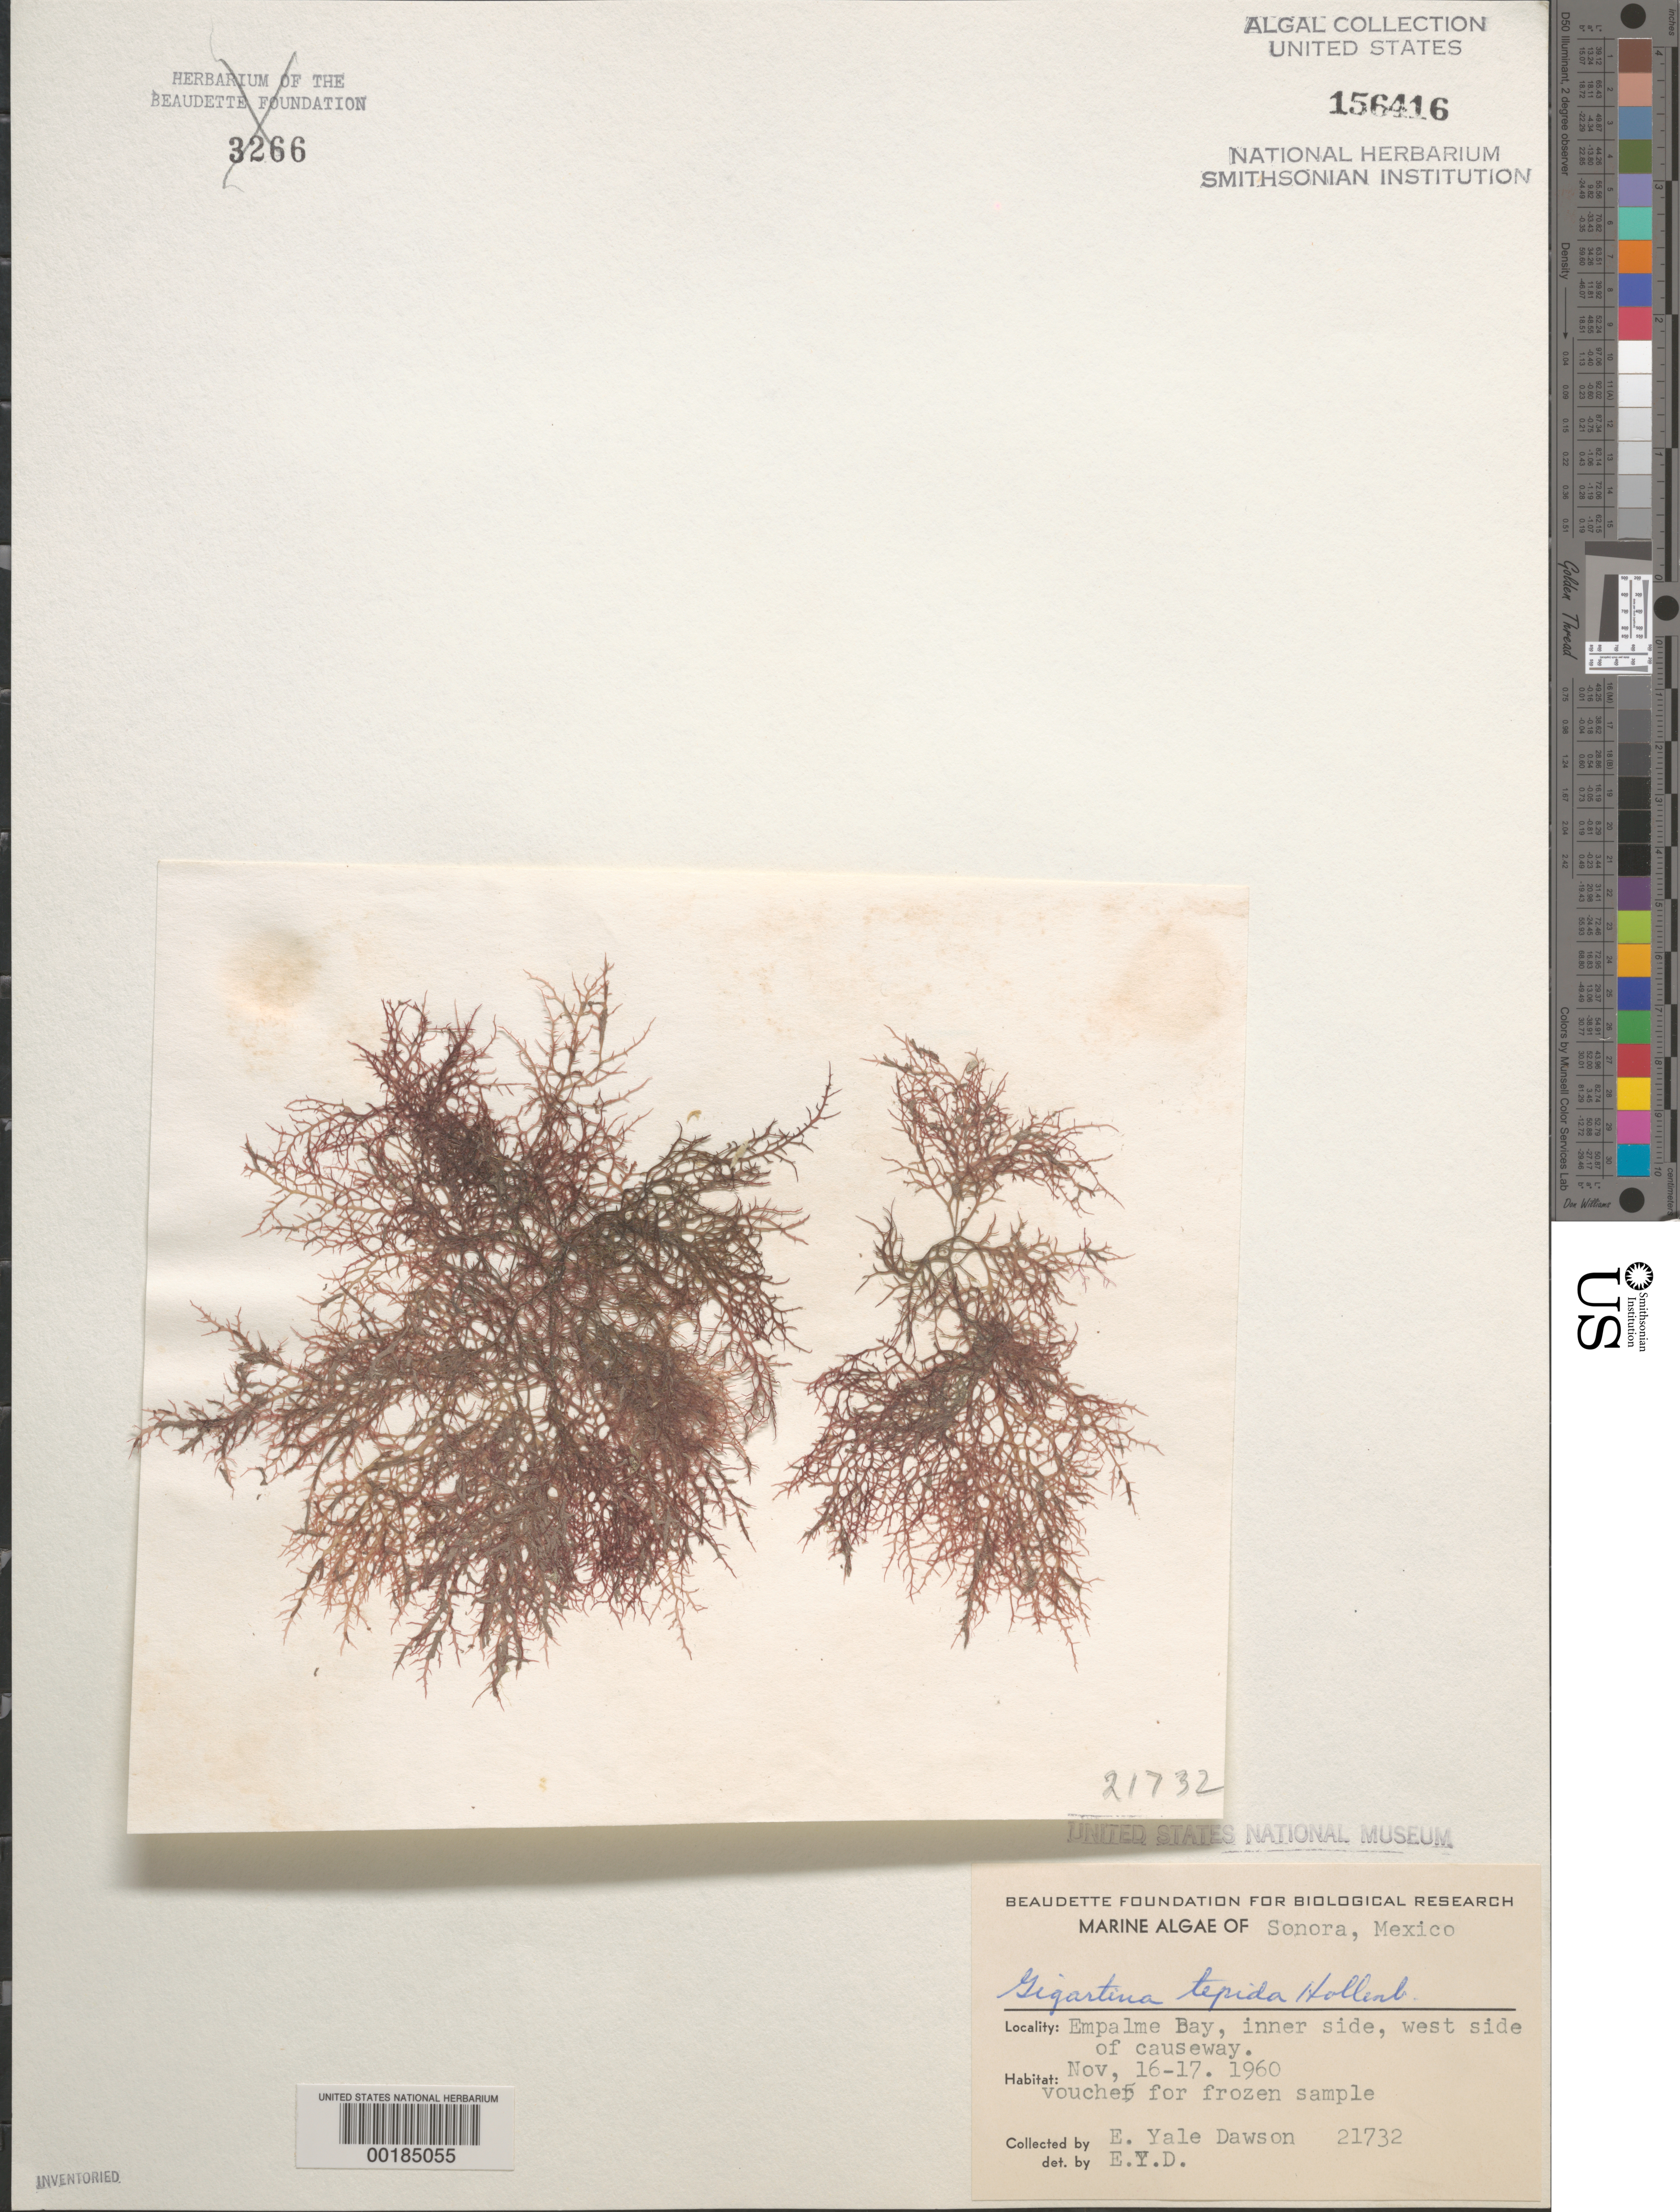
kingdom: Plantae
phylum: Rhodophyta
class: Florideophyceae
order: Gigartinales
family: Gigartinaceae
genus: Chondracanthus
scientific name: Chondracanthus tepidus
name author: (Hollenb.) Guiry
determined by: Algae name updating Project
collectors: E. Y. Dawson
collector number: EYD 21732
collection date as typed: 16 Nov 1960 TO 17 Nov 1960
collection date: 1960-11-16/1960-11-17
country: Mexico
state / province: Sonora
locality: Bahia Empalme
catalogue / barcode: US 156416